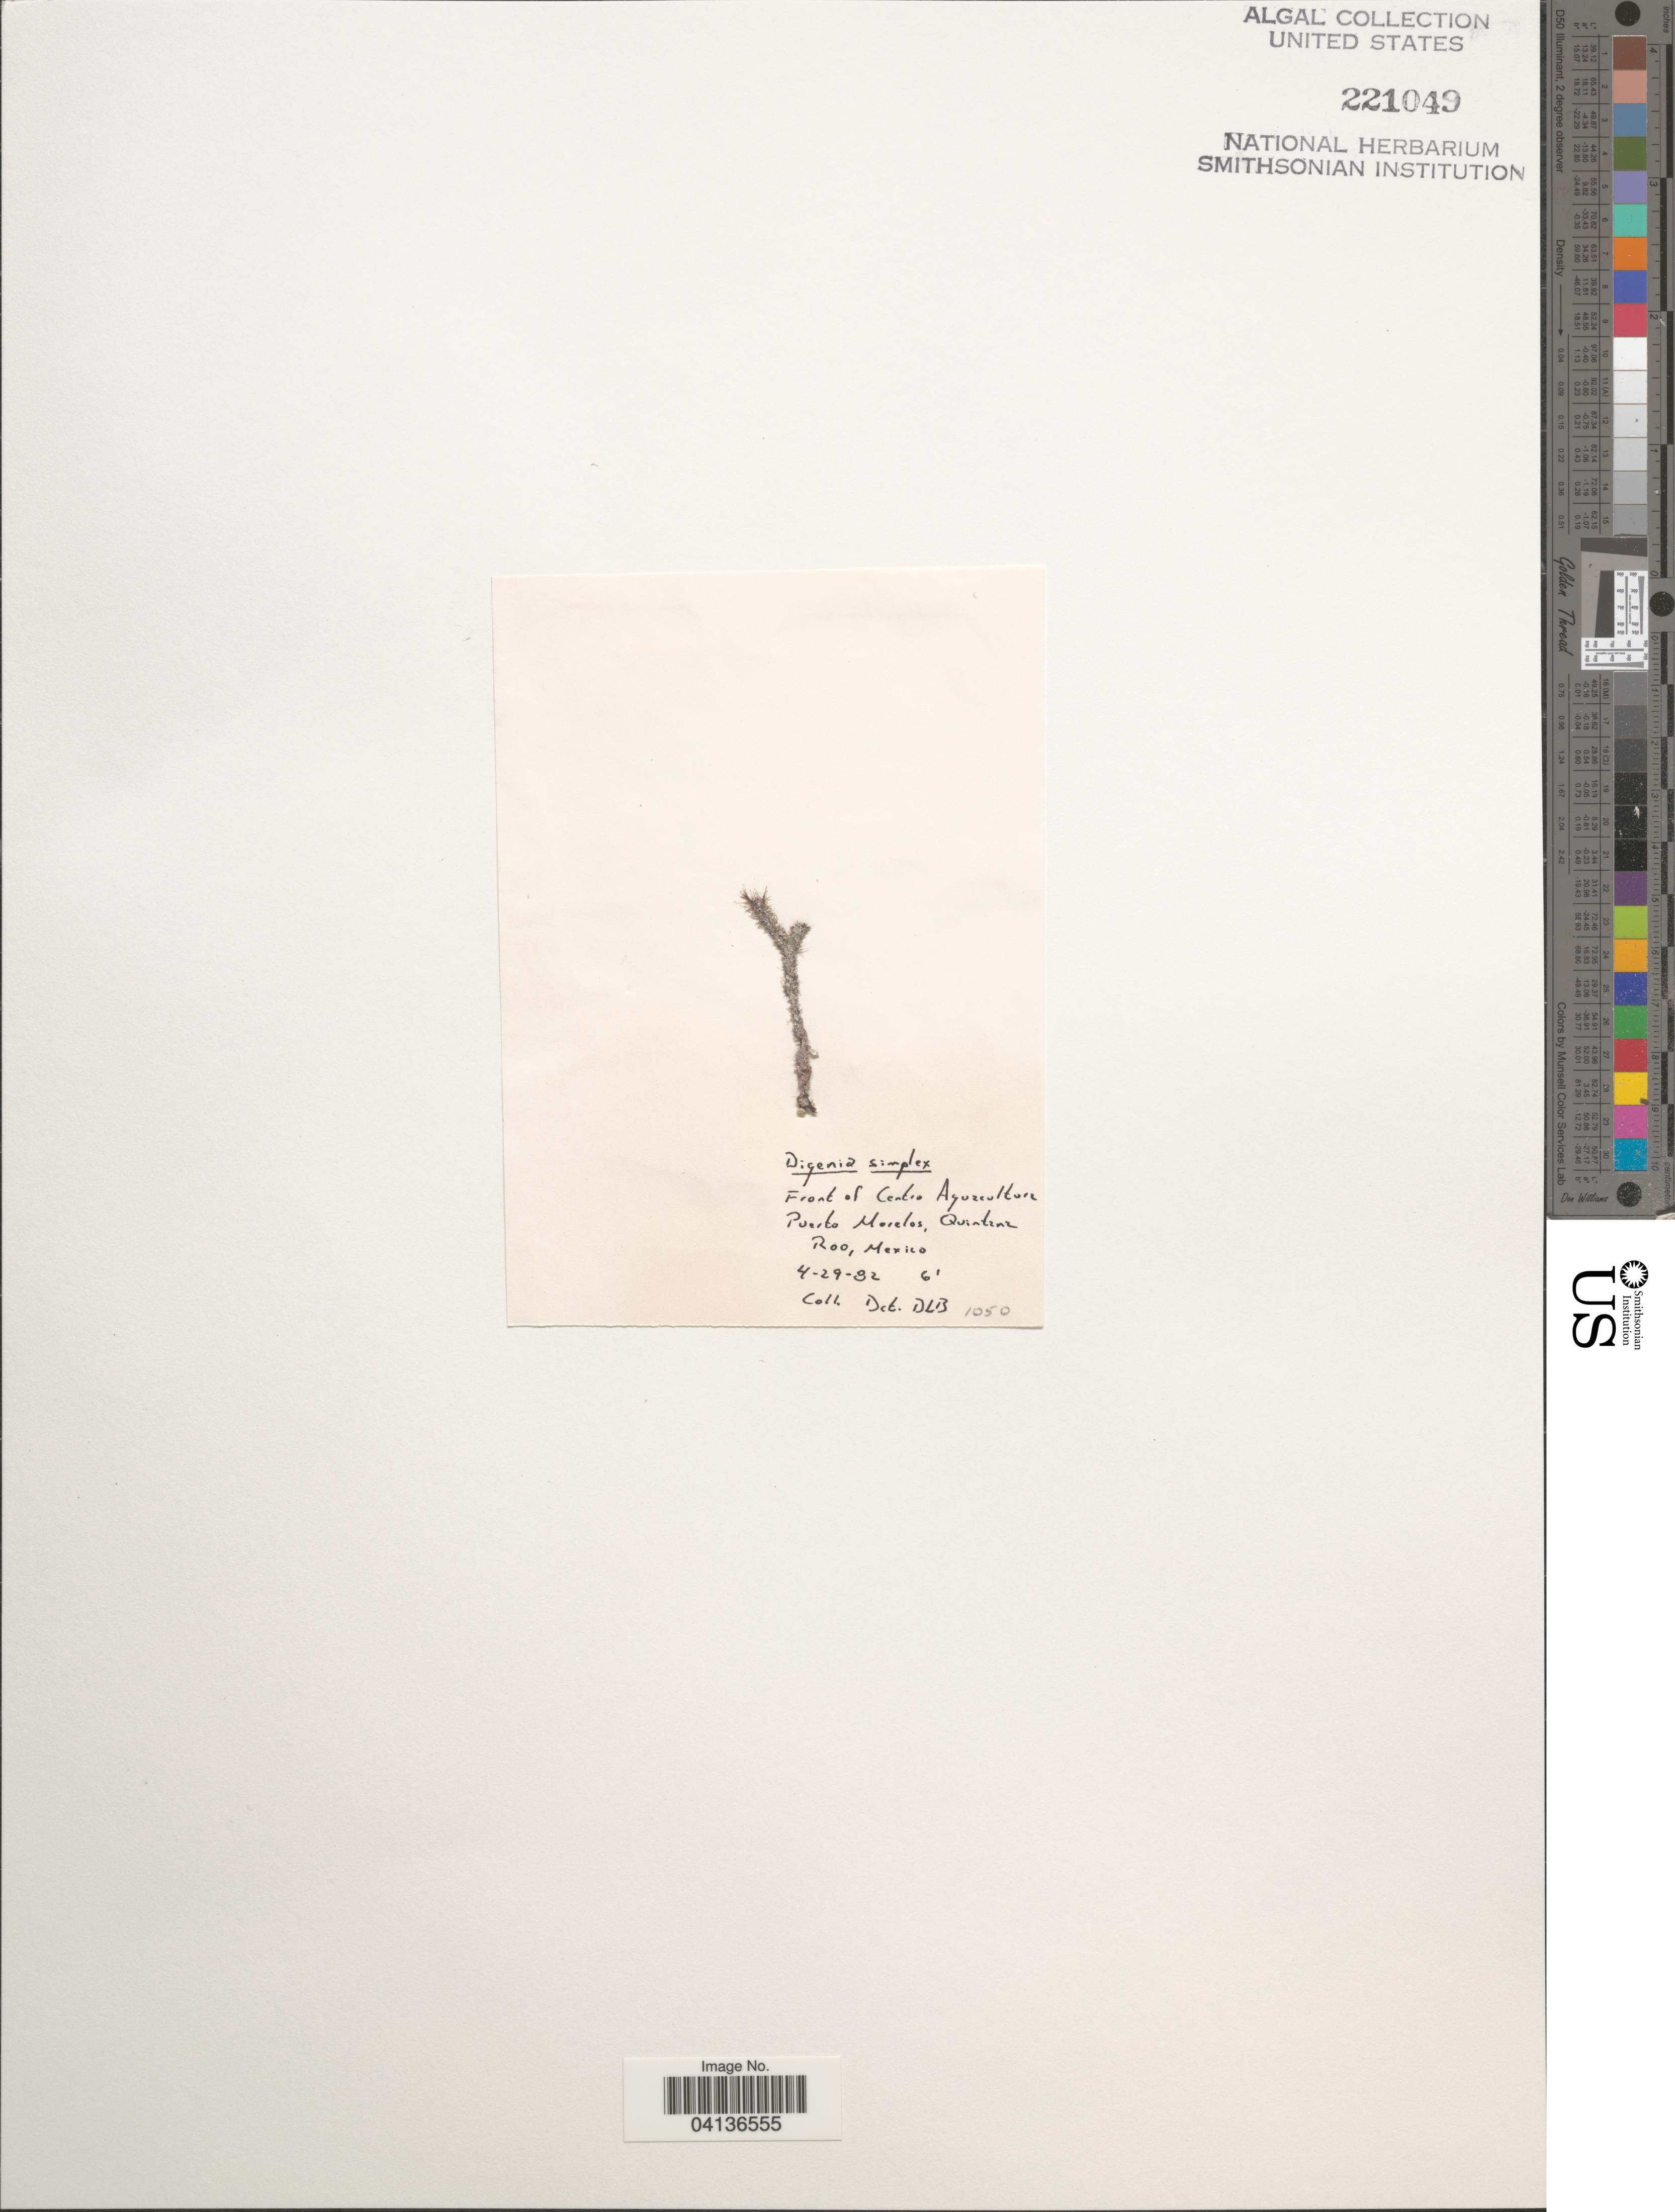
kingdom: Plantae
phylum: Rhodophyta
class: Florideophyceae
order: Ceramiales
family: Rhodomelaceae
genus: Digenea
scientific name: Digenea simplex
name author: (Wulfen) C. Agardh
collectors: D. L. B.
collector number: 1050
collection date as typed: Transcribed d/m/y: 29/4/82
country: Mexico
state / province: Quintana Roo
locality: Front of Centro Aquacultura Puerto Morelos.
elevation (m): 2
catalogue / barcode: US 221049